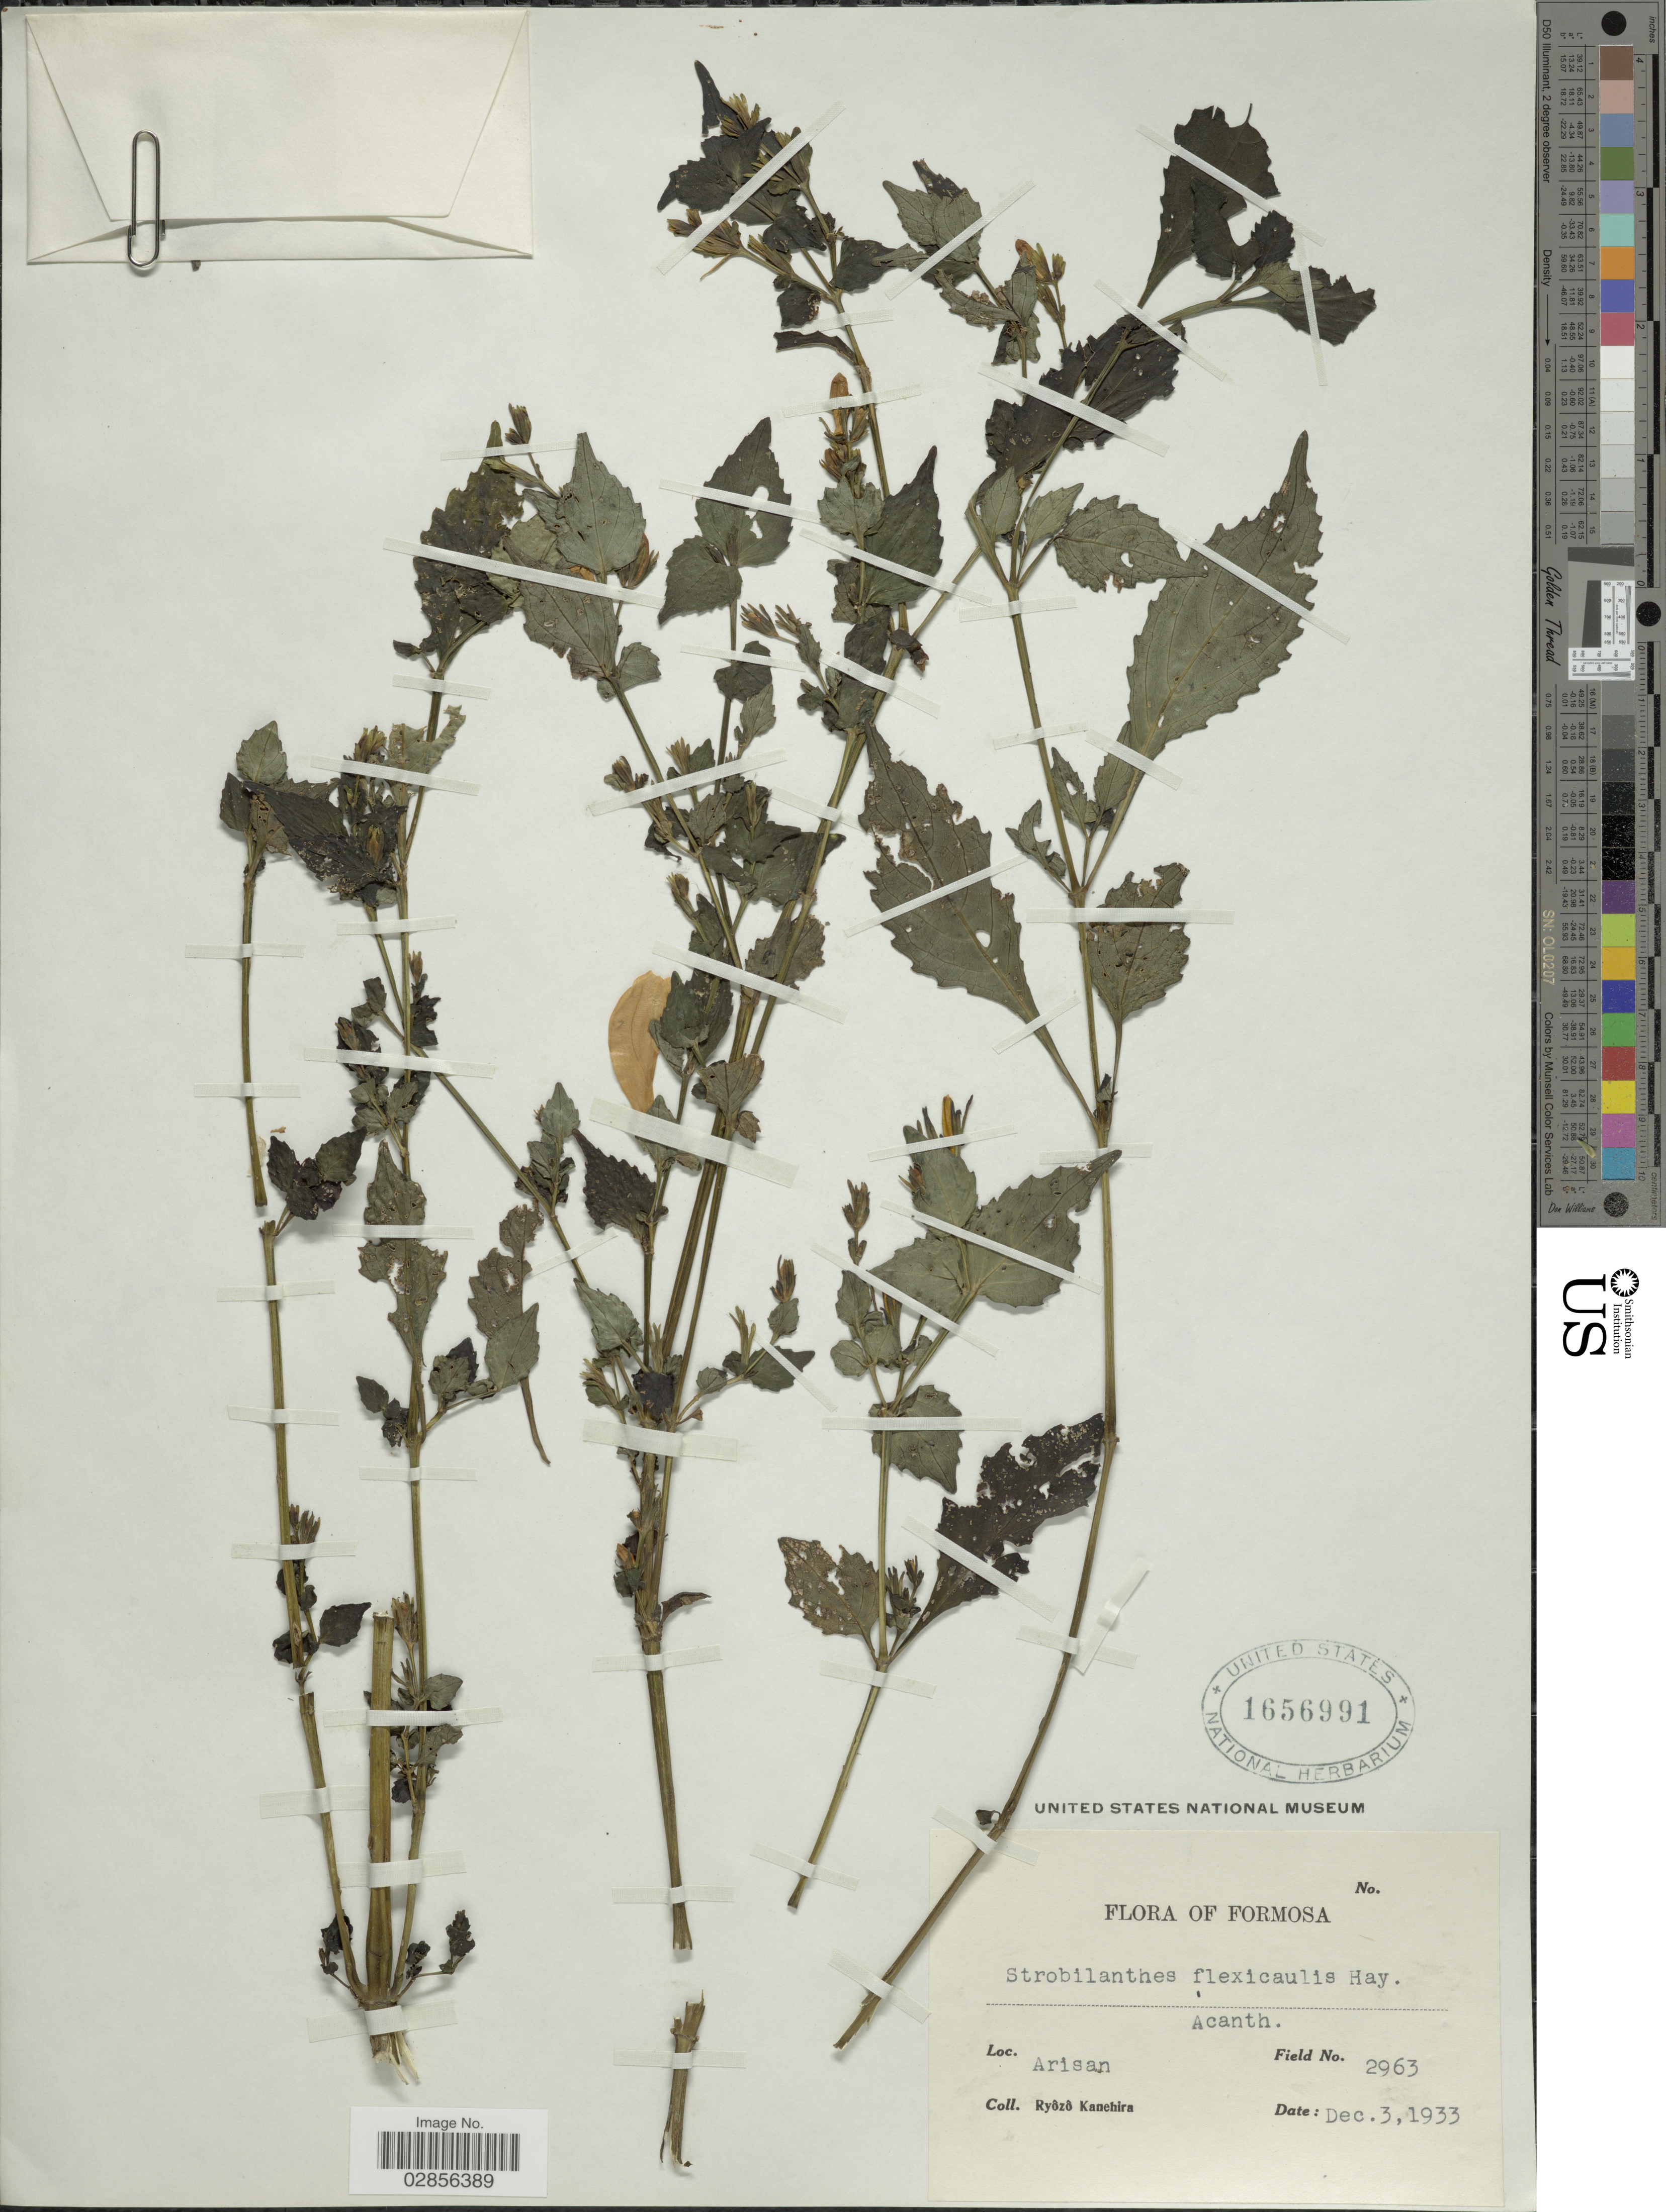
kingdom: Plantae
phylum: Tracheophyta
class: Magnoliopsida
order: Lamiales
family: Acanthaceae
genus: Strobilanthes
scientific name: Strobilanthes flexicaulis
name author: Hayata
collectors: R. Kanehira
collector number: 2963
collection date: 1933-12-03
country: Taiwan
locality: Arisan.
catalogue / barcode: US 1656991